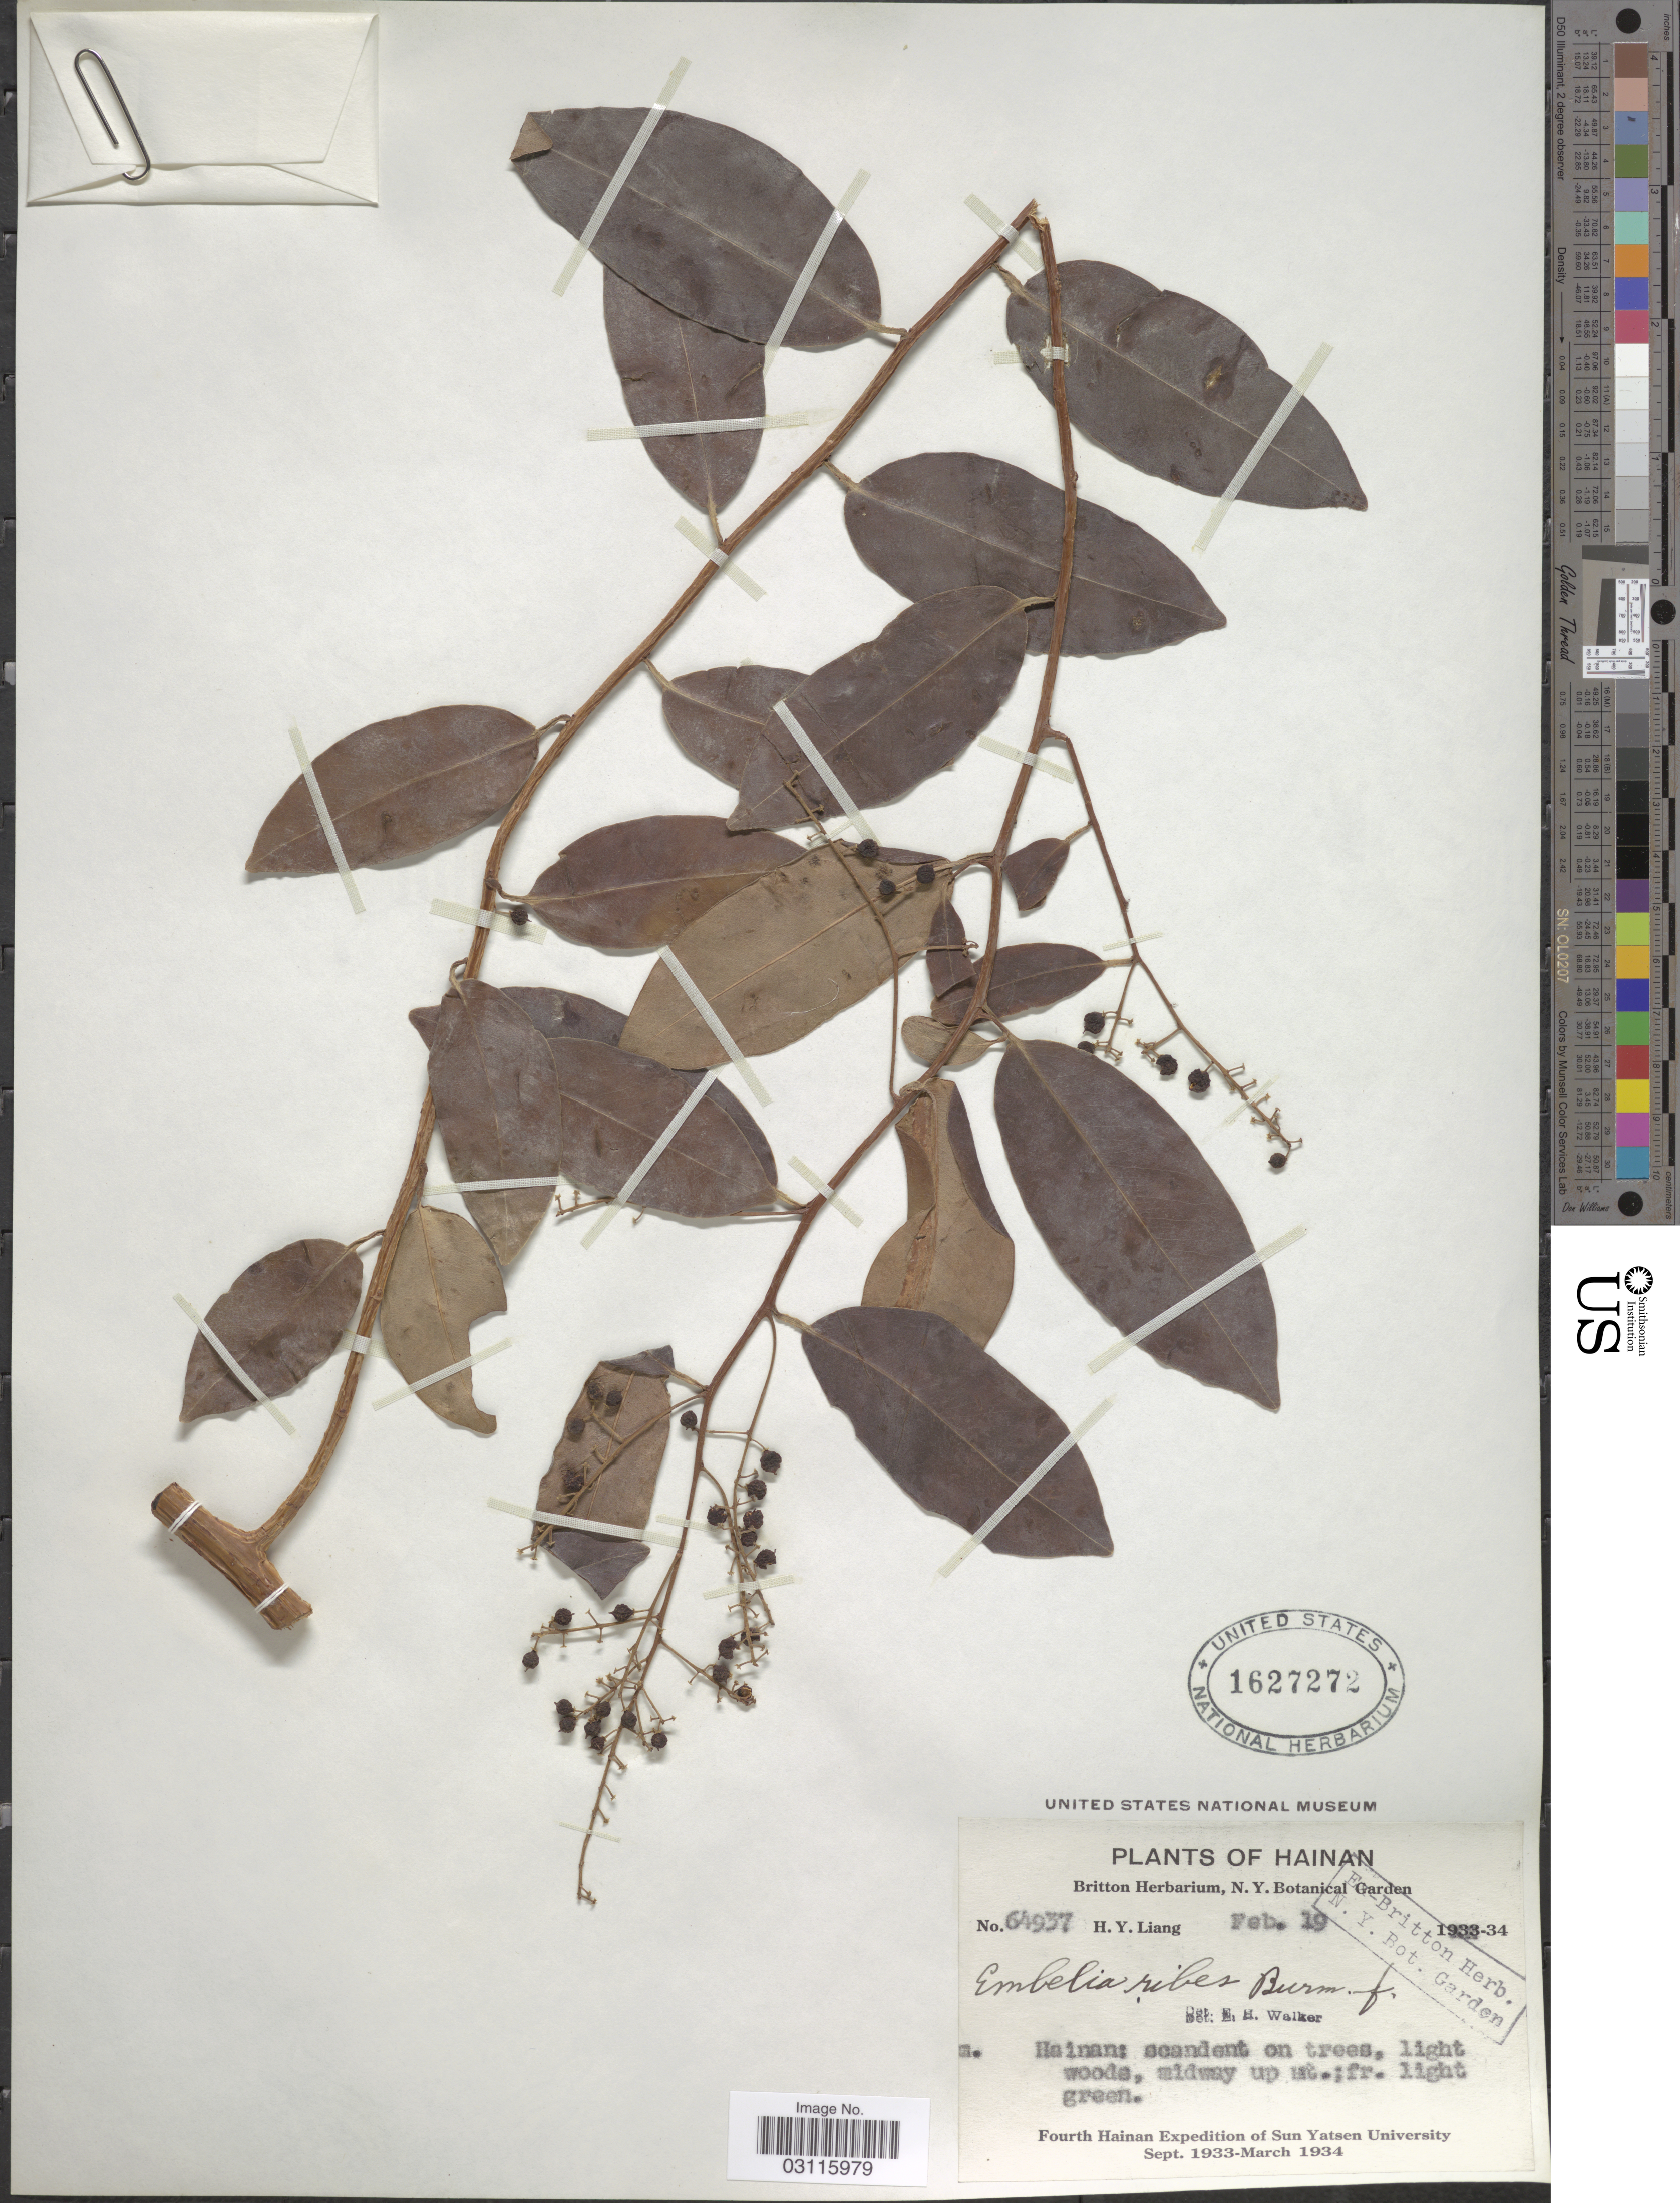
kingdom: Plantae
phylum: Tracheophyta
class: Magnoliopsida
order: Ericales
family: Primulaceae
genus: Embelia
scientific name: Embelia ribes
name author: Burm. f.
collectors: H. Y. Liang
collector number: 64937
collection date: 1934-02-19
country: China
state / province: Hainan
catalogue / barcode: US 1627272